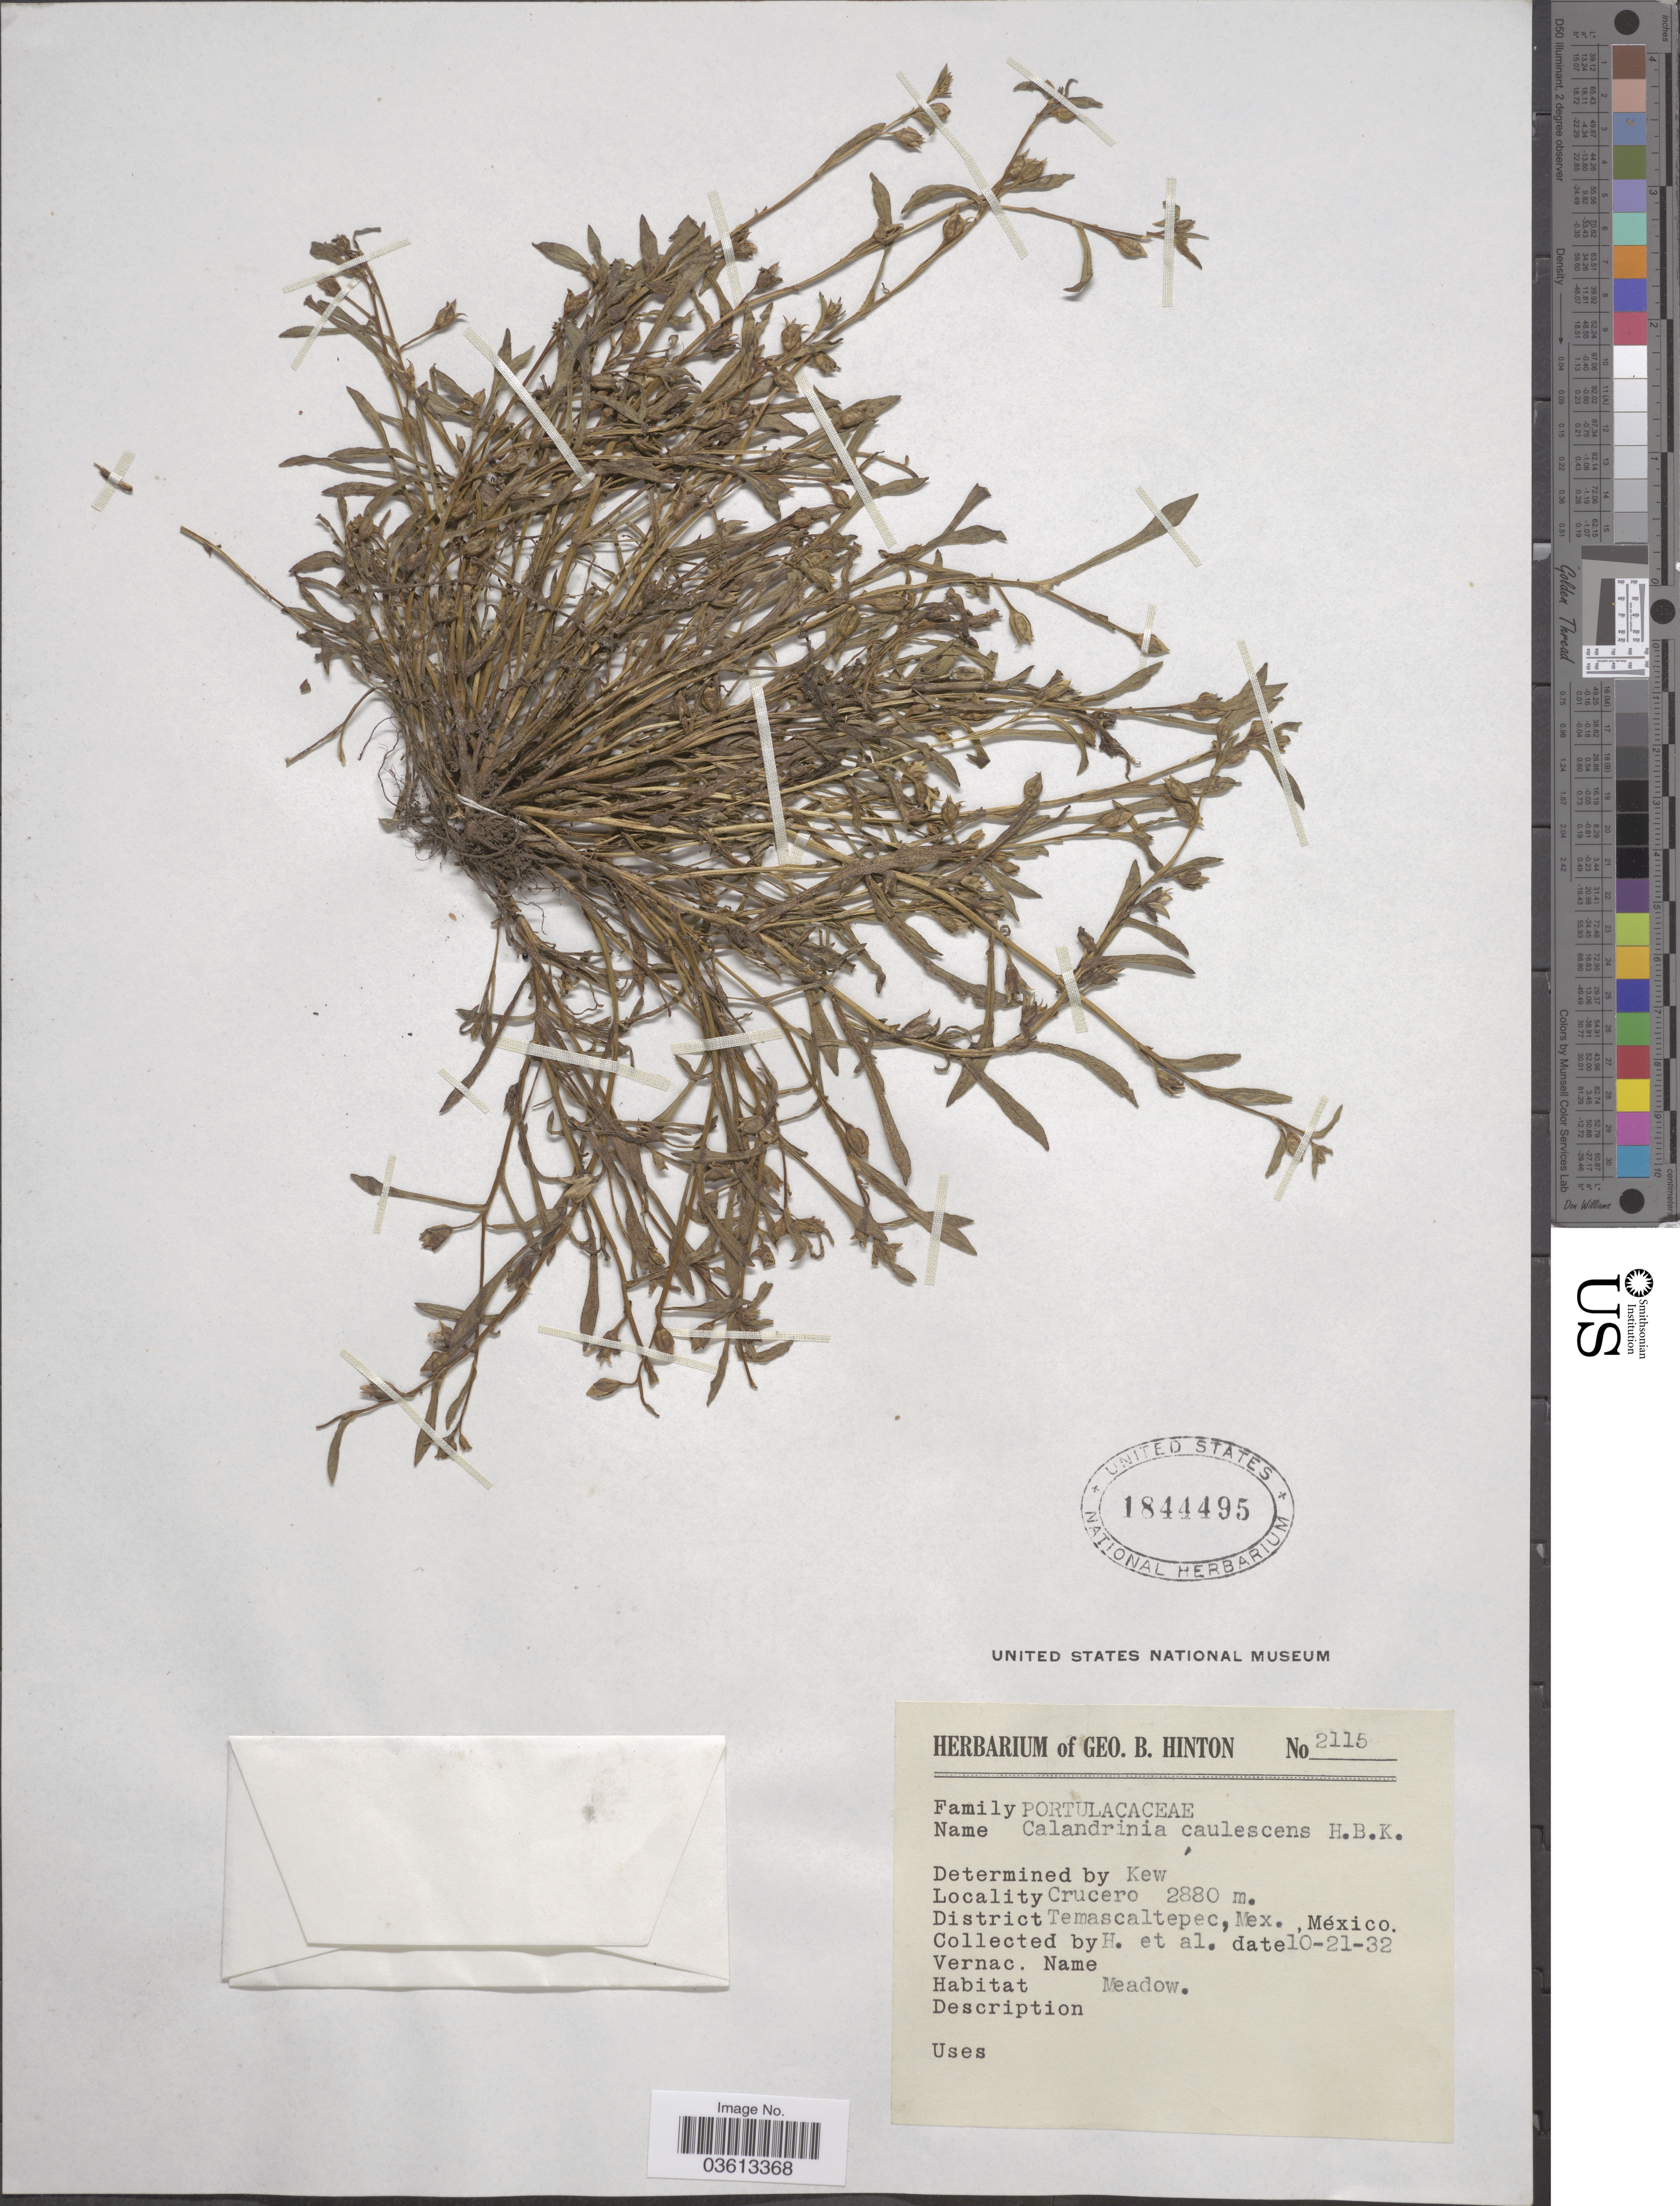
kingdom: Plantae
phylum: Tracheophyta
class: Magnoliopsida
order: Caryophyllales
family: Montiaceae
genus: Calandrinia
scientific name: Calandrinia ciliata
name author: (Ruiz & Pav.) DC.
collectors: G. B. Hinton & et al.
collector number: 2115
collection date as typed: Transcribed d/m/y: 21/10/32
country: Mexico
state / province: México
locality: Crucero. District Temascaltepec.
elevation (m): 2880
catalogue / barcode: US 1844495